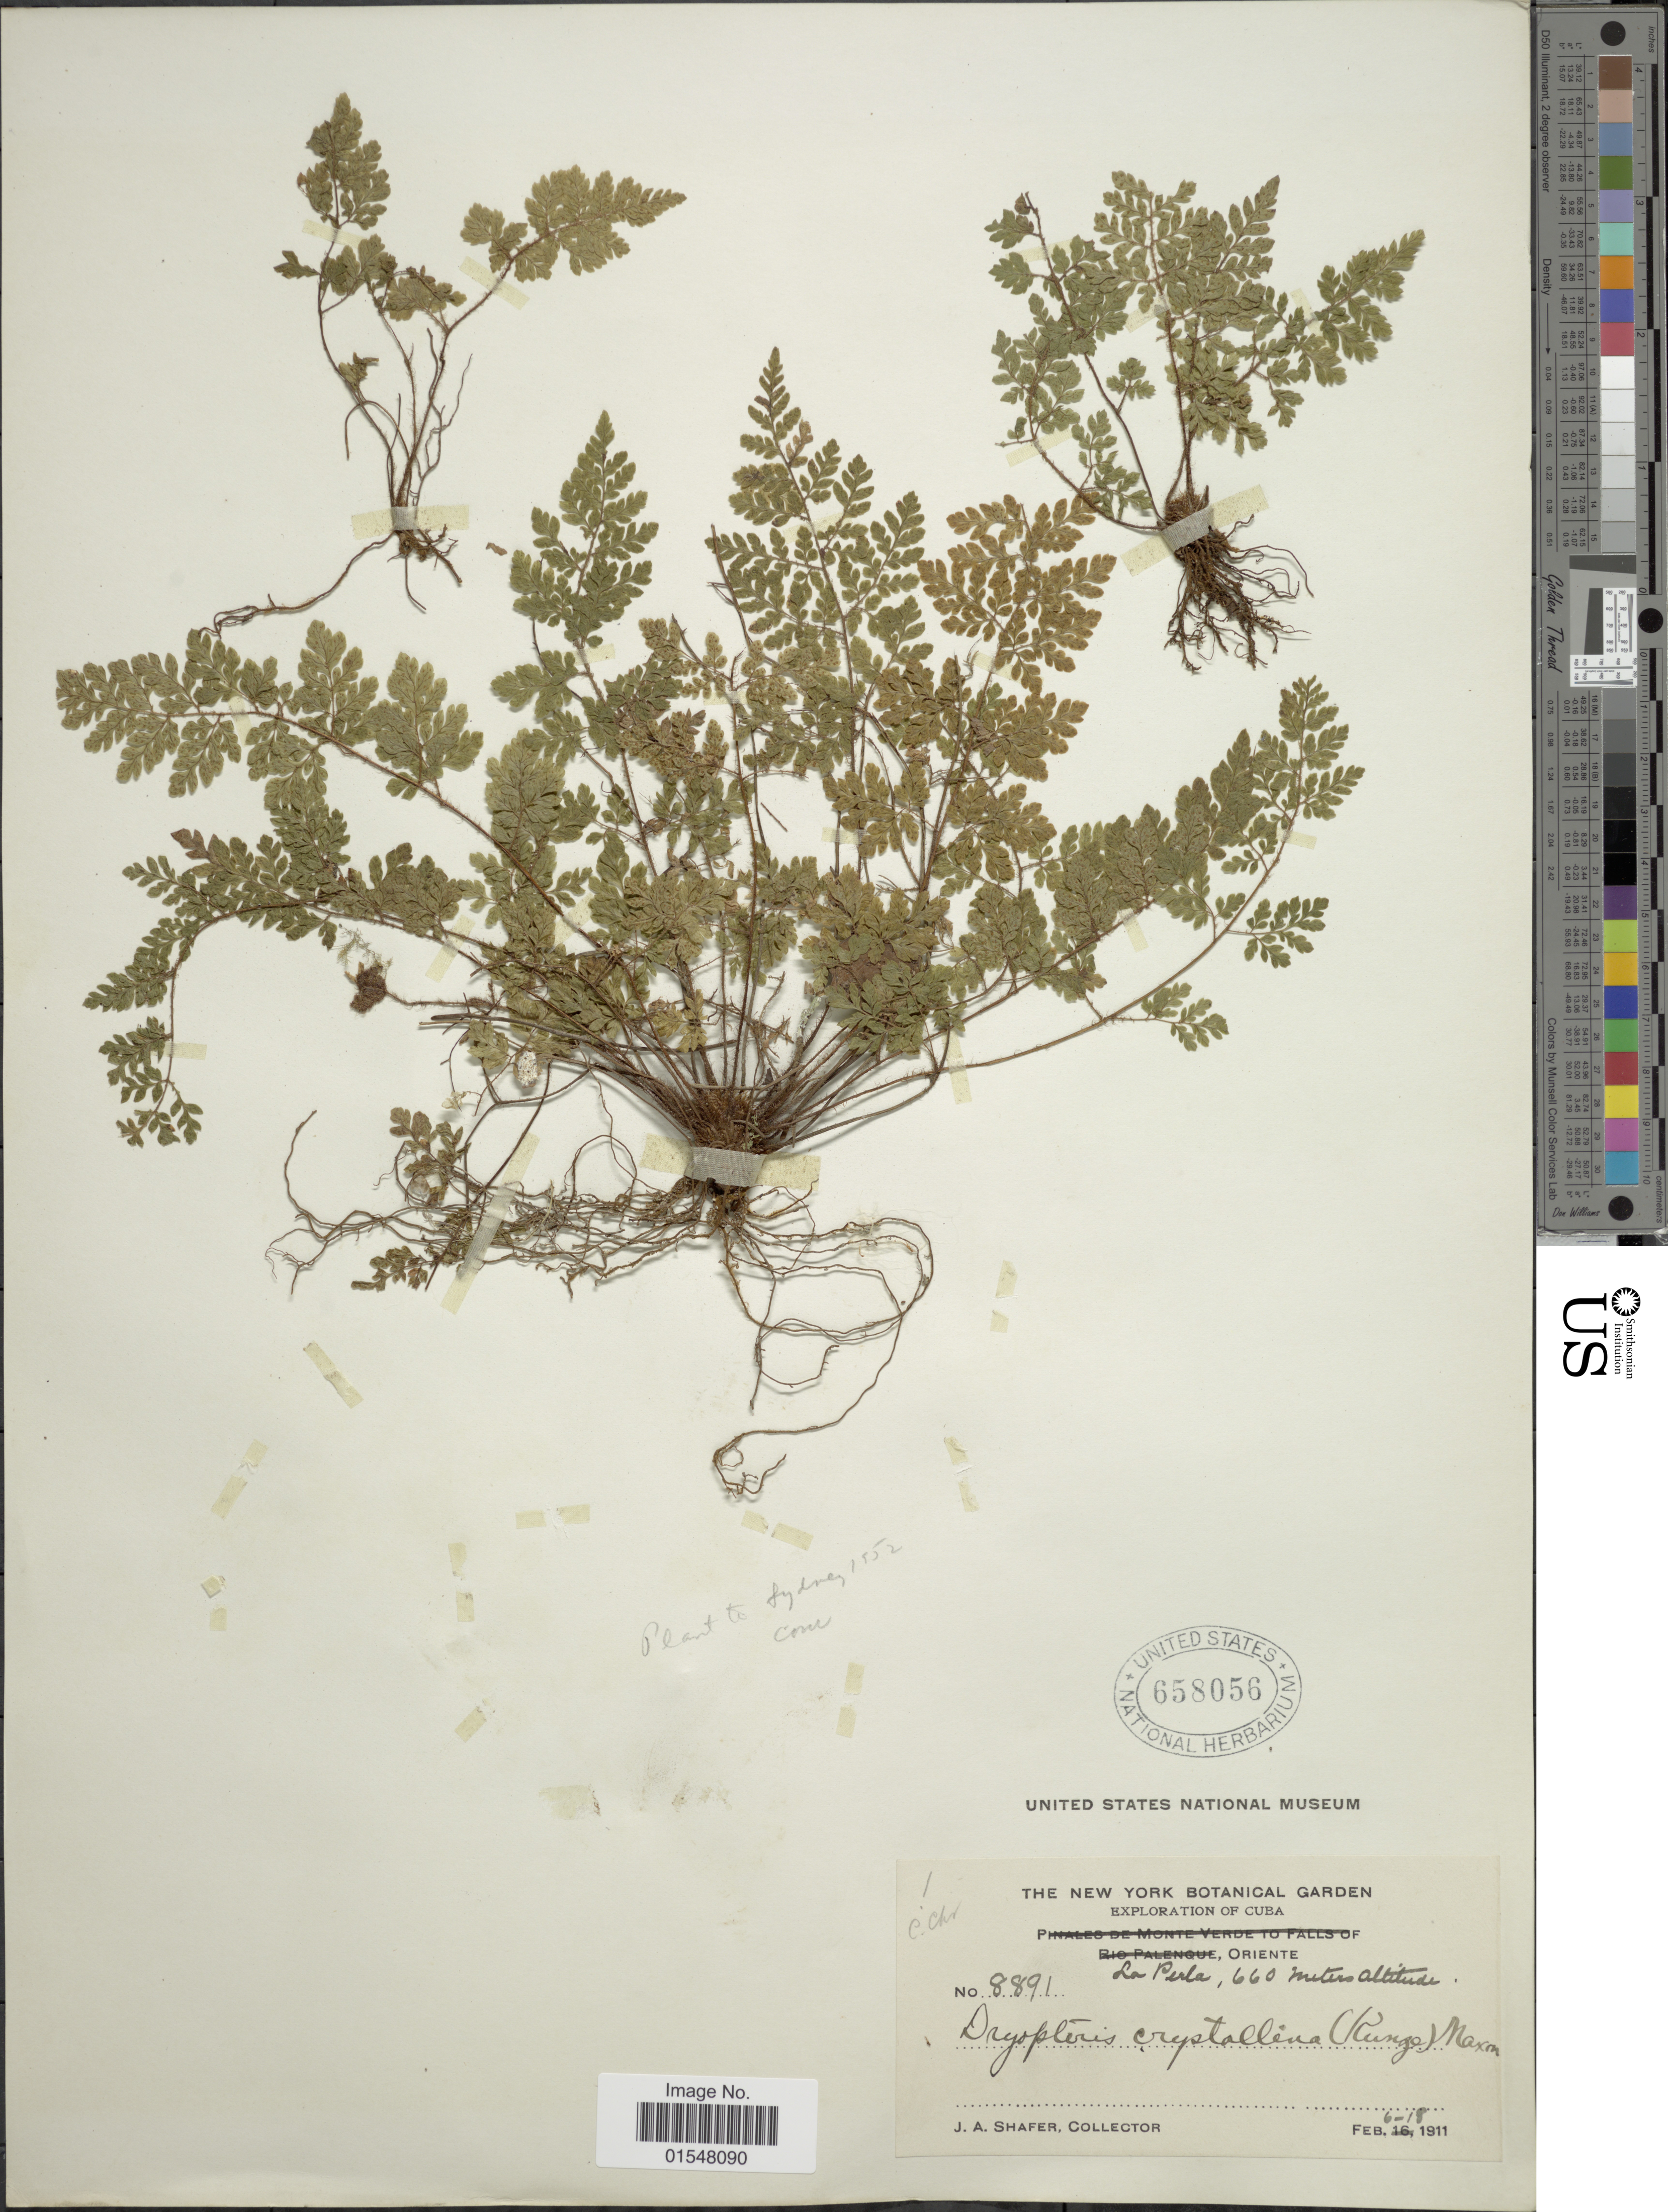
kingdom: Plantae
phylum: Tracheophyta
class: Polypodiopsida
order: Polypodiales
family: Dryopteridaceae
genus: Ctenitis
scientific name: Ctenitis crystallina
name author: (Kunze) Proctor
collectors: J. A. Shafer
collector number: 8891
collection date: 1911-02-06/1911-02-18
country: Cuba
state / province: Oriente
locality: La Perla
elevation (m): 660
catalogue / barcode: US 658056